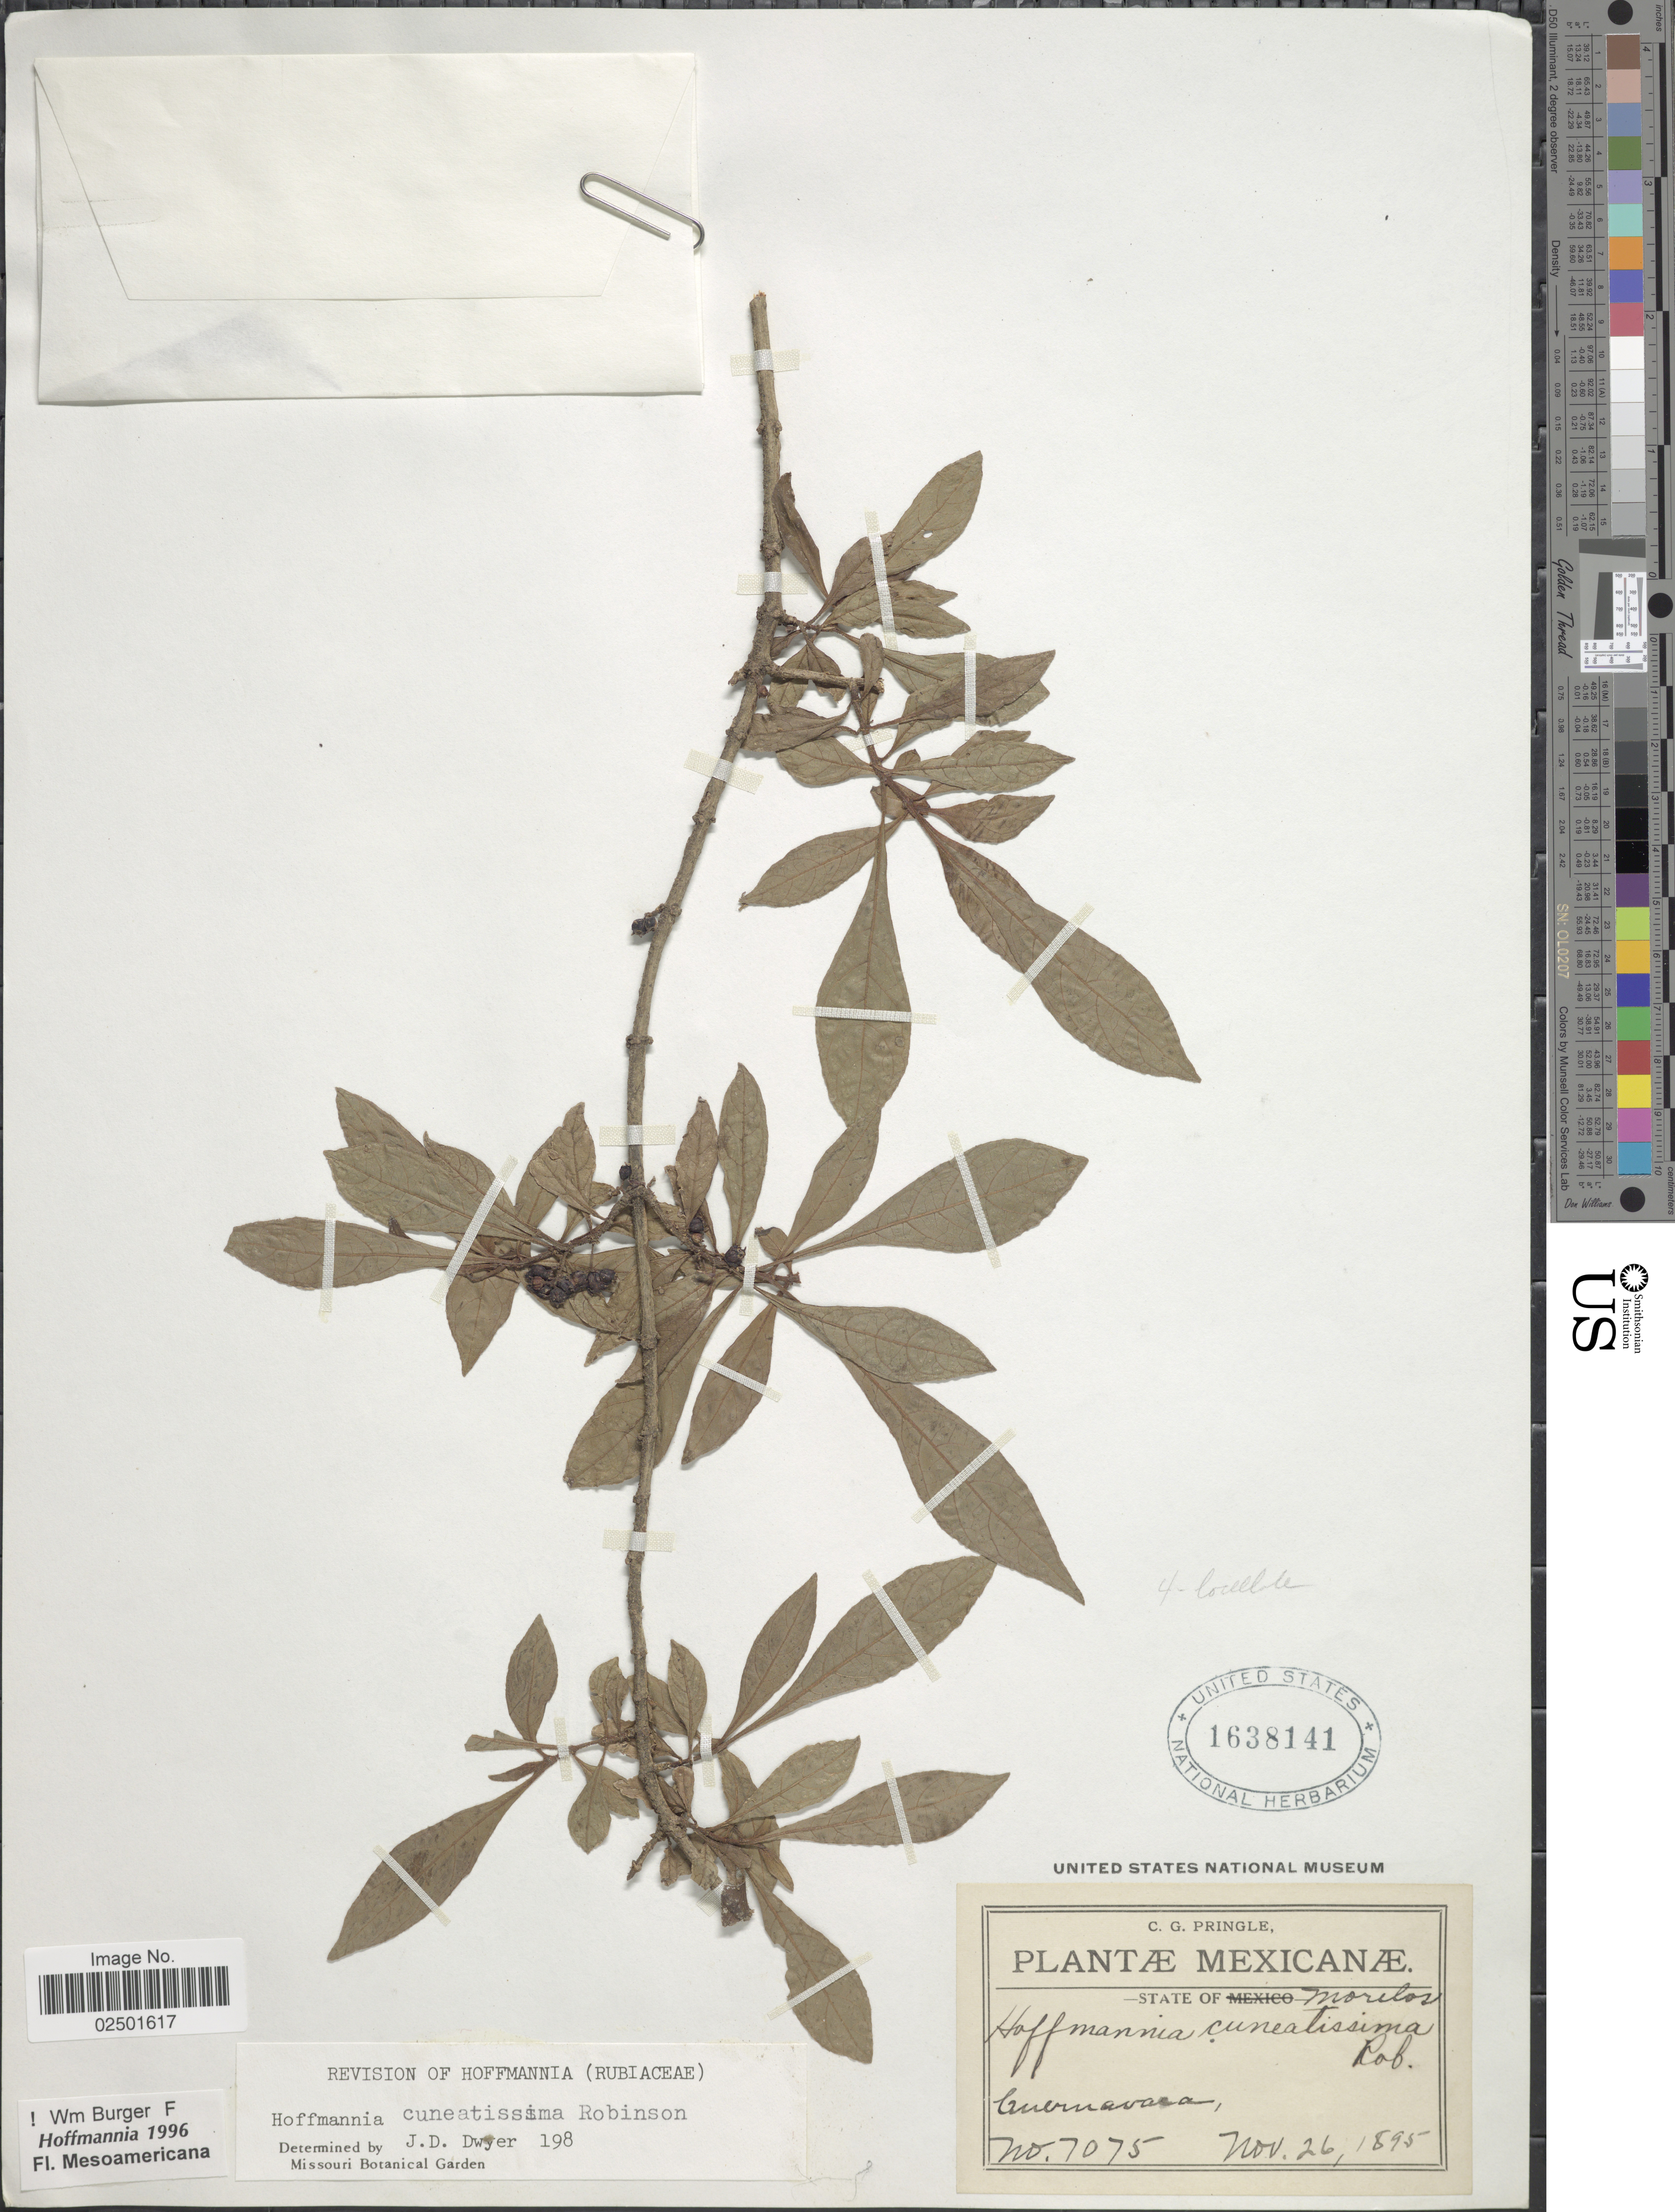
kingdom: Plantae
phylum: Tracheophyta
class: Magnoliopsida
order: Gentianales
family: Rubiaceae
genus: Hoffmannia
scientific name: Hoffmannia cuneatissima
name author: B.L. Rob.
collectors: C. G. Pringle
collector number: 7075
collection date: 1895-11-26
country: Mexico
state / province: Morelos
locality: Cuernavaca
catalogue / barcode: US 1638141